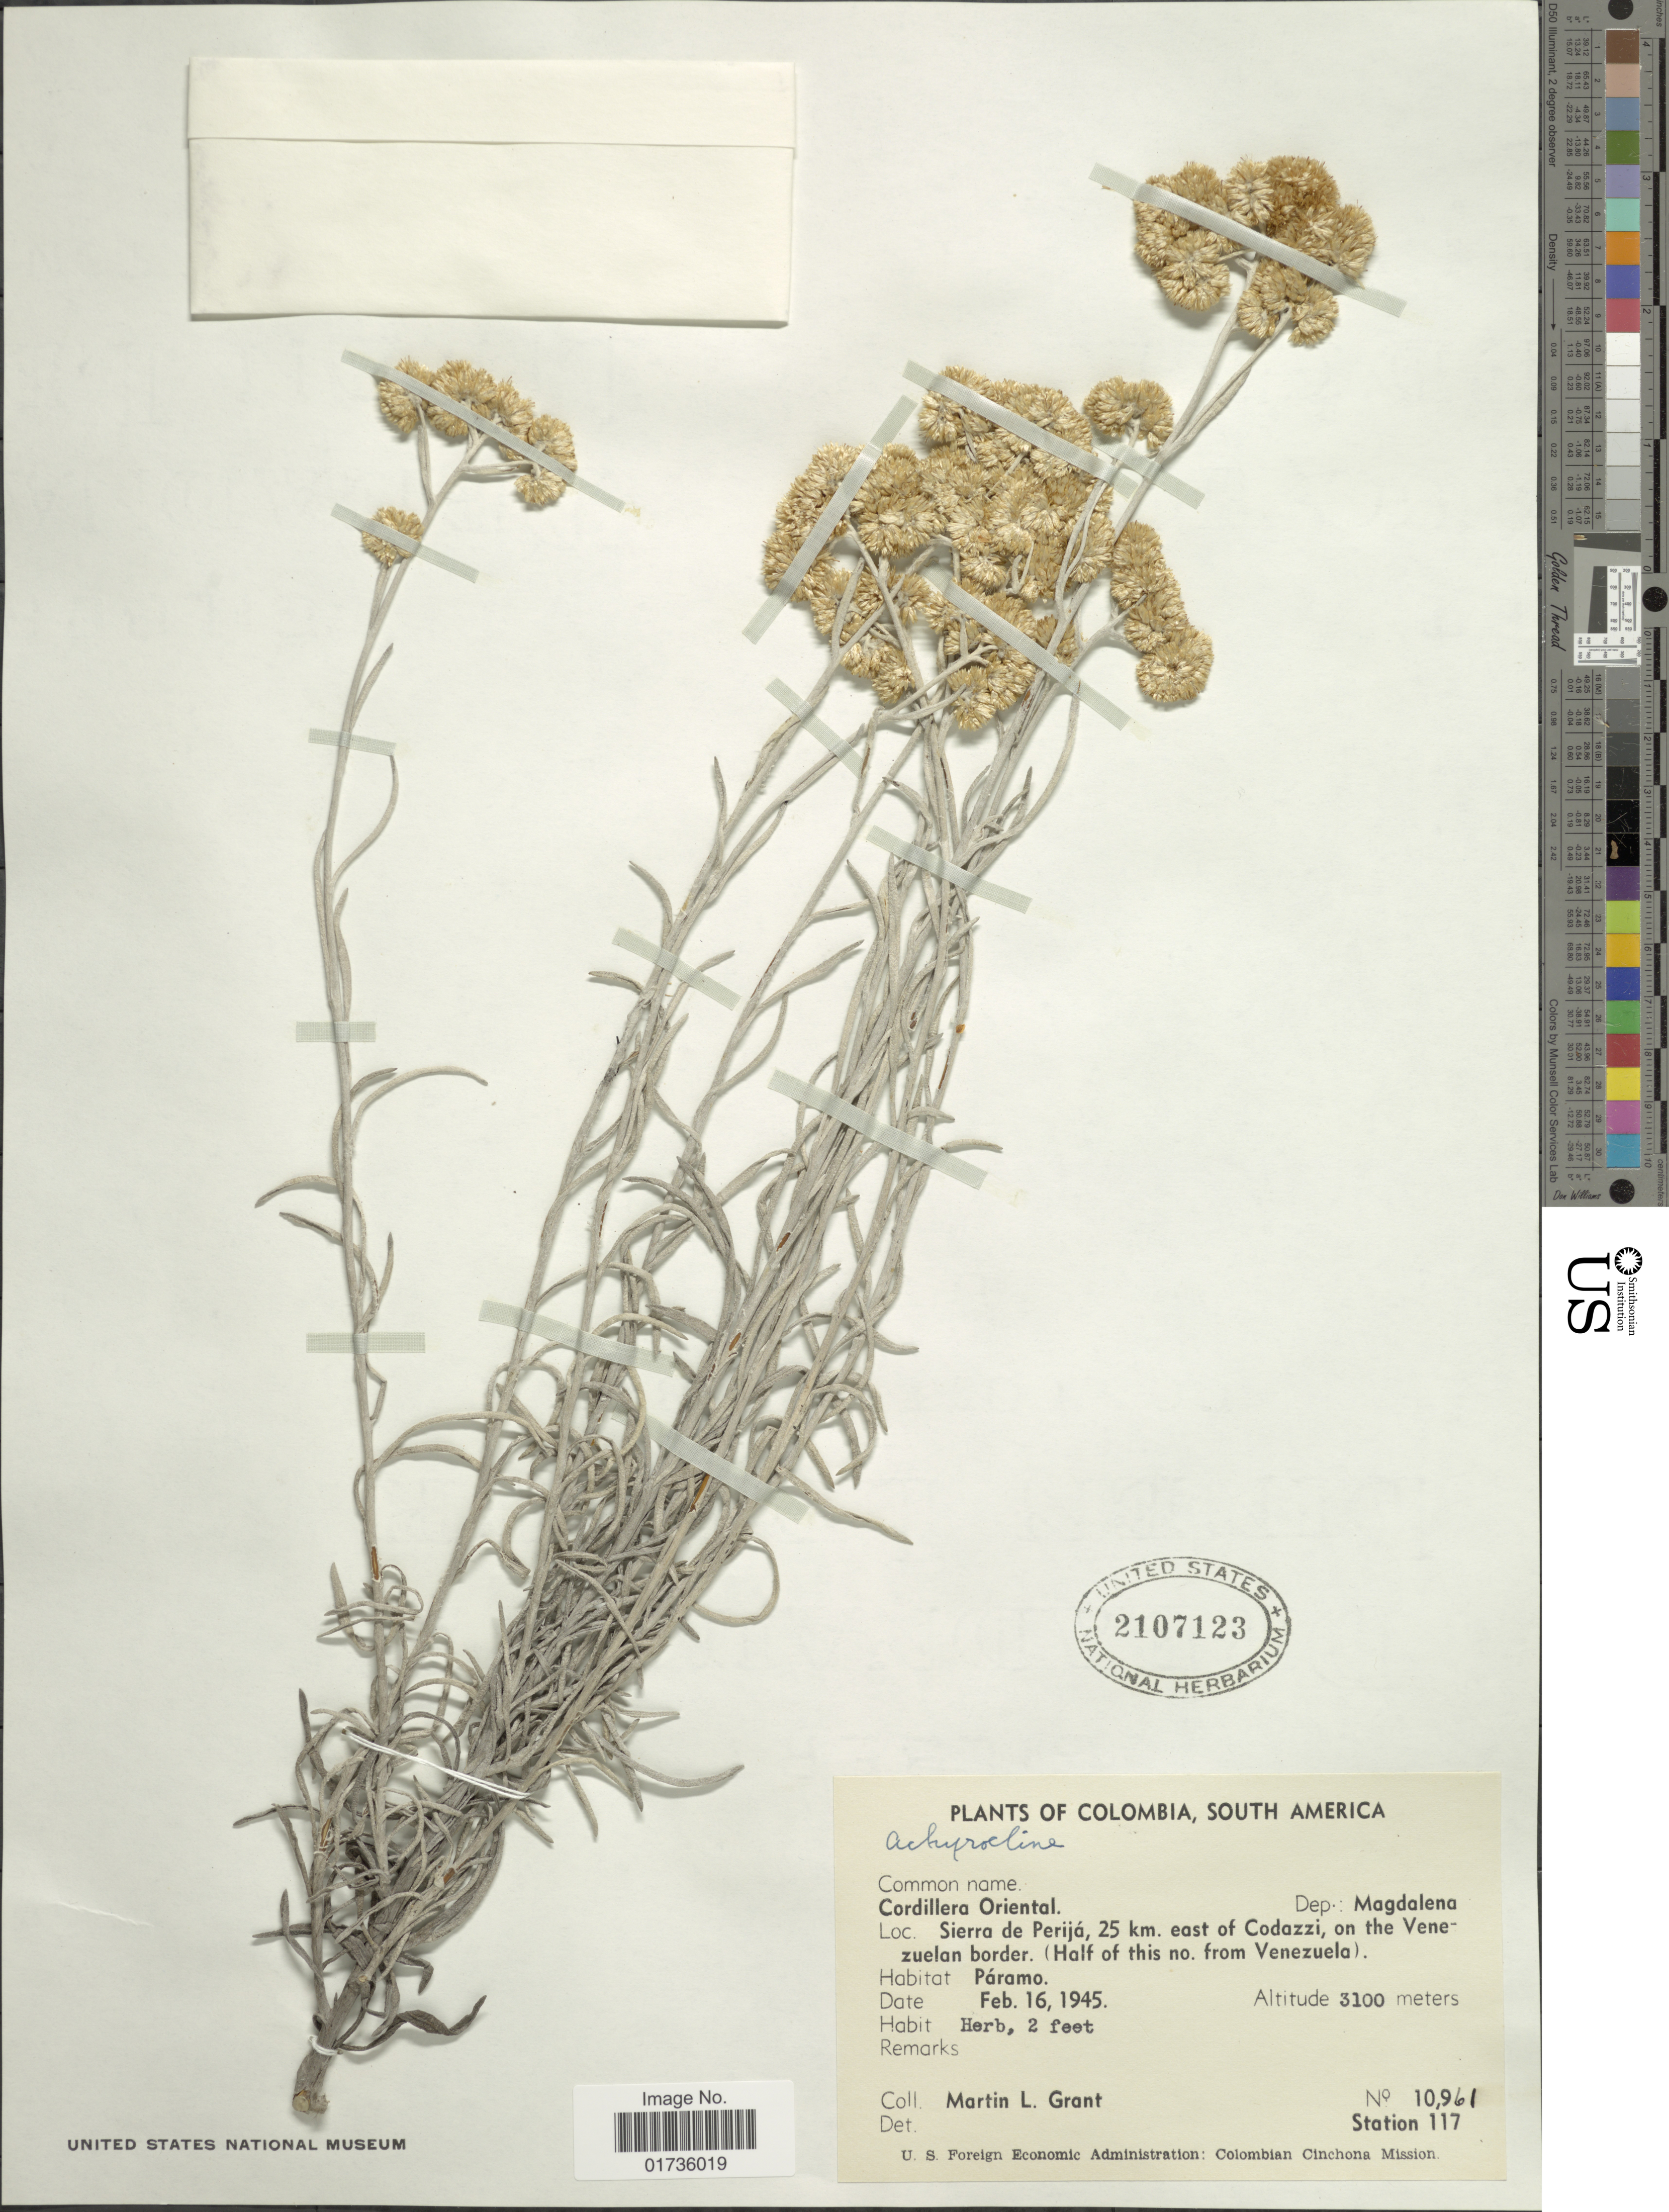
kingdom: Plantae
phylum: Tracheophyta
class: Magnoliopsida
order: Asterales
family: Asteraceae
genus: Achyrocline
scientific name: Achyrocline sp.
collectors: M. L. Grant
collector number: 10961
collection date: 1945-02-16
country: Colombia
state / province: Magdalena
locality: Cordillera Oriental, Dep Magdalena, Sierra de Perijá, 25 km east of Codazzi, on the Venezulan border (Half of this no from Venezuela)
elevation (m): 3100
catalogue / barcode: US 2107123